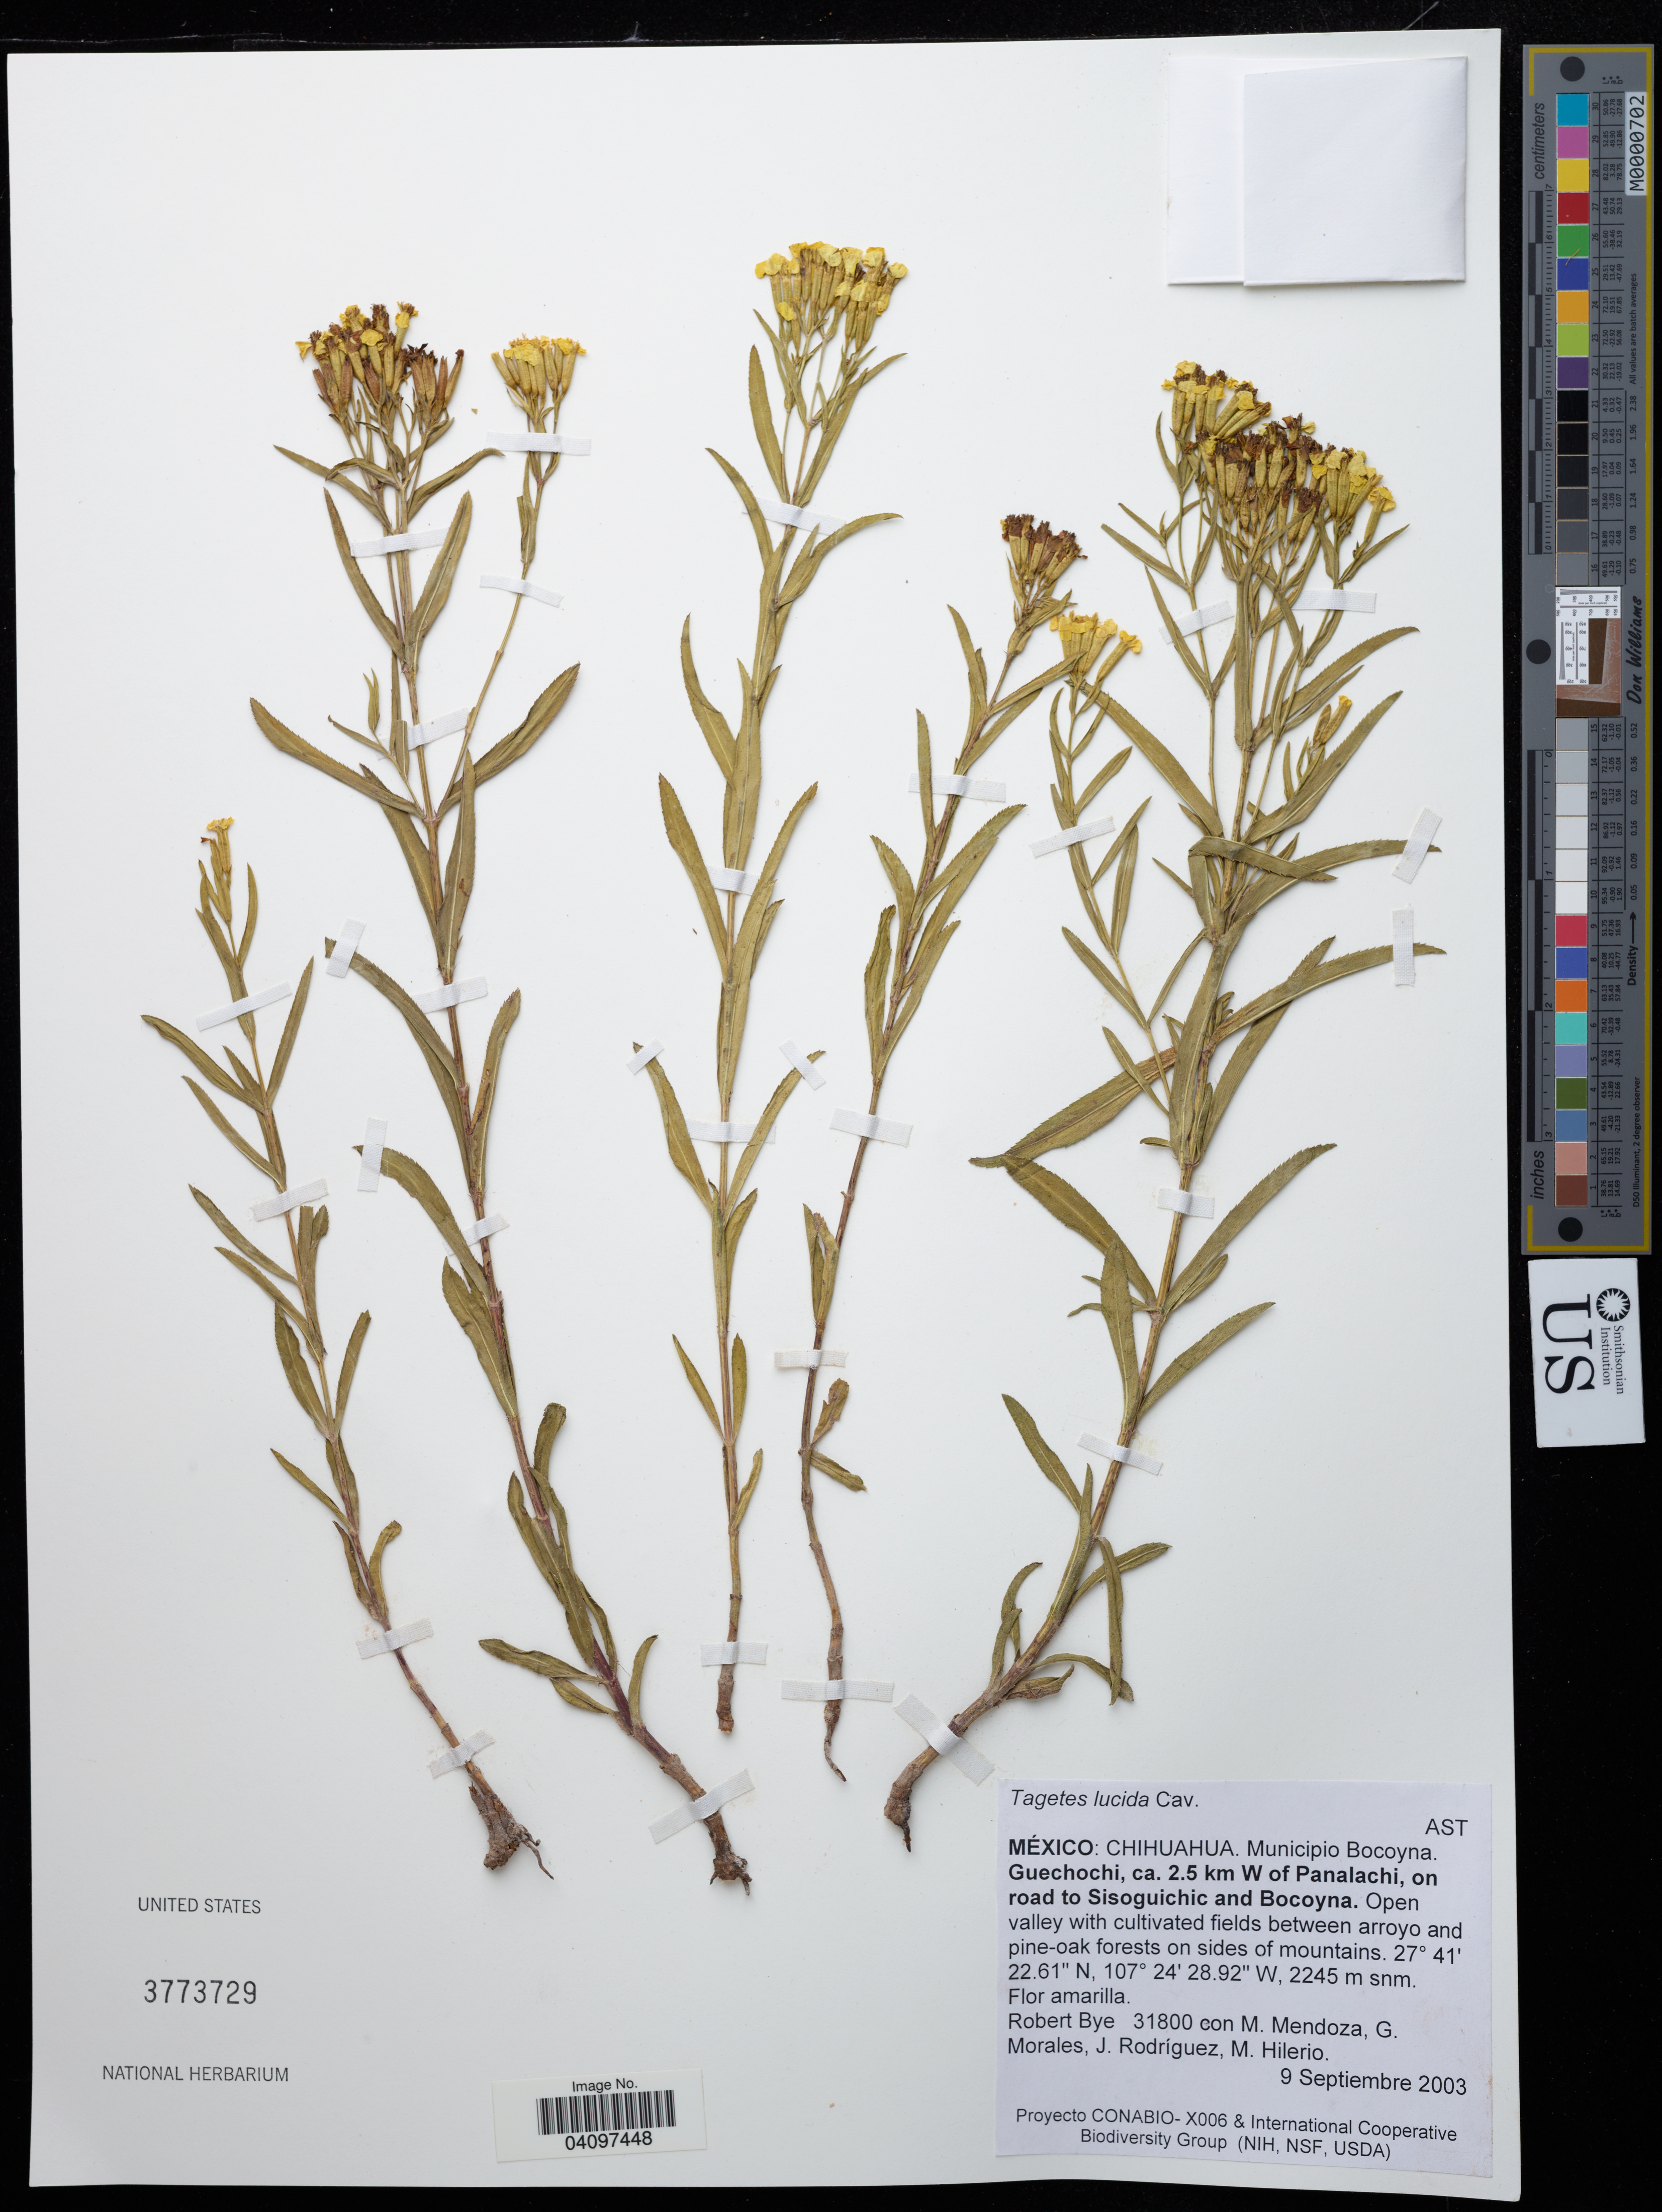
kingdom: Plantae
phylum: Tracheophyta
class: Magnoliopsida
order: Asterales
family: Asteraceae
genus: Tagetes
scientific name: Tagetes lucida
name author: Cav.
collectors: R. A. Bye, M. Mendoza, G. Morales & J. Rodriguez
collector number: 31800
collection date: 2003-09-09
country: Mexico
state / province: Chihuahua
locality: Municipio Bocoyna. Guechochi, ca. 2.5 km W of Panalachi, on road to Sisoguichic and Bocoyna.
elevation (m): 2245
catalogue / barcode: US 3773729